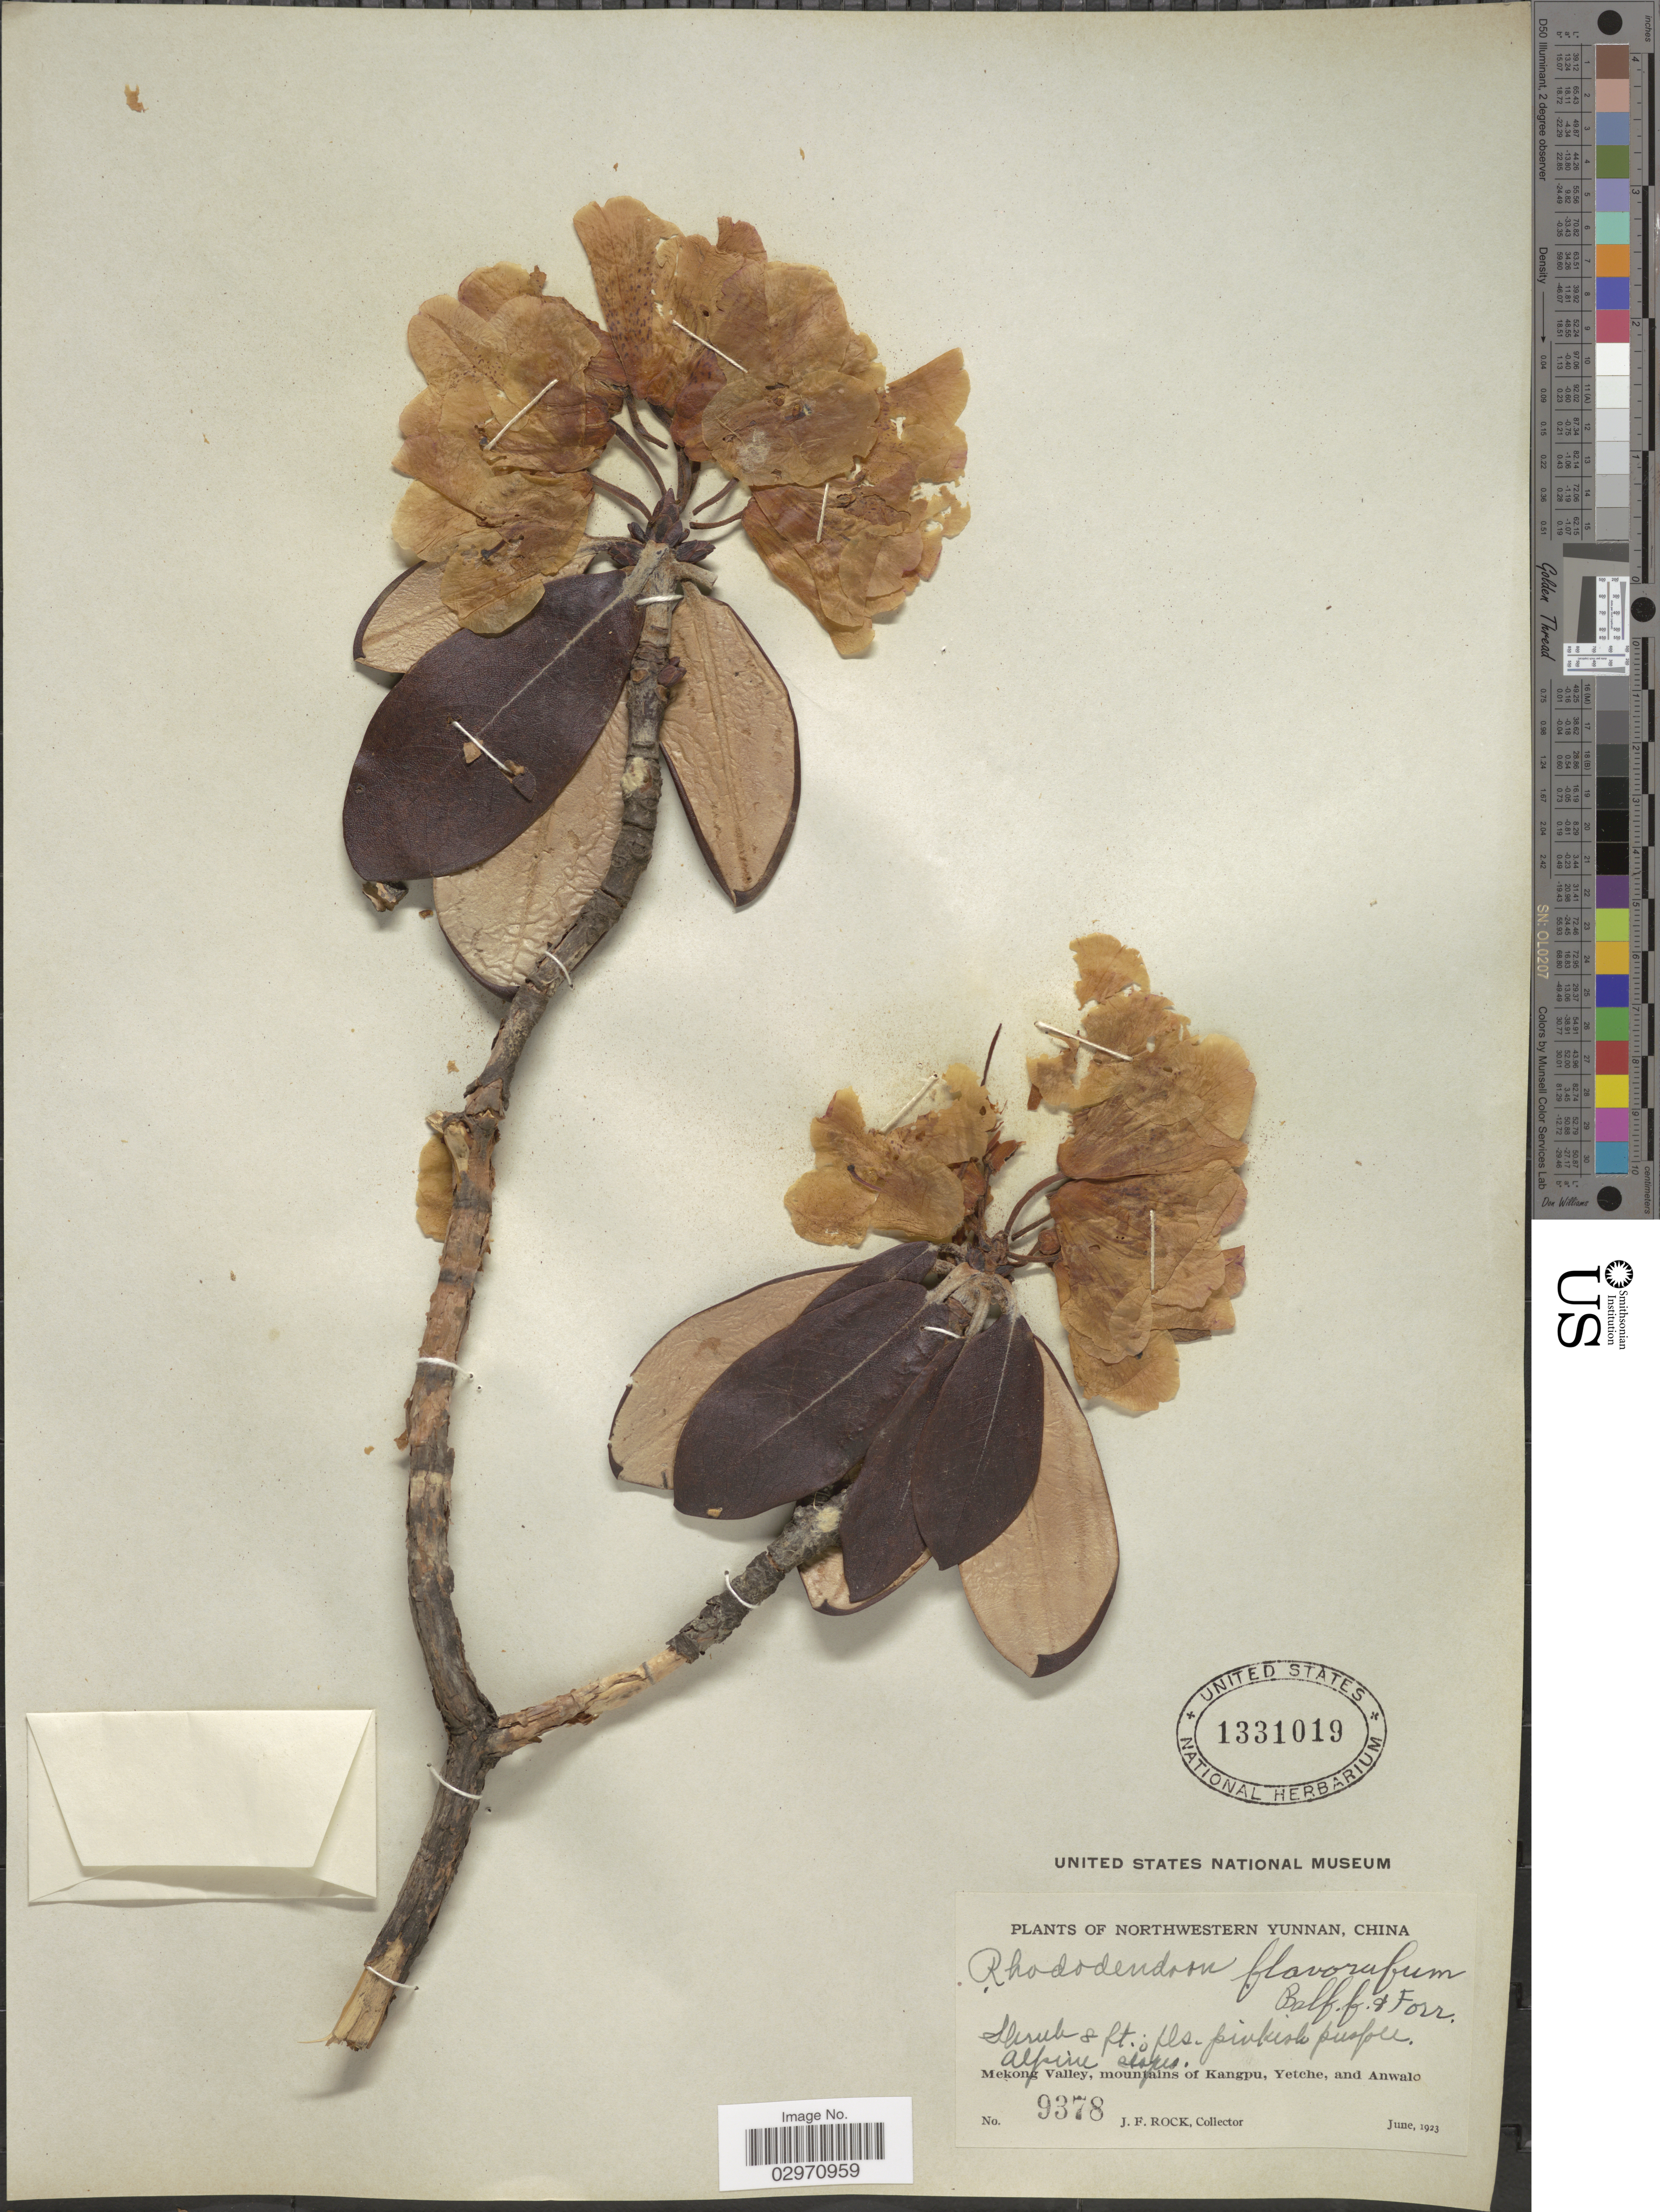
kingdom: Plantae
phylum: Tracheophyta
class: Magnoliopsida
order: Ericales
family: Ericaceae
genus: Rhododendron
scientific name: Rhododendron flavorufum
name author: Balf. f. & Forrest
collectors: J. Rock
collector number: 9378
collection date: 1923-06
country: China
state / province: Yunnan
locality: Northwestern Yunnan. Mekong Valley, mountains of Kangpu, Yetche, and Anwalo. Alpine slopes.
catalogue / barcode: US 1331019